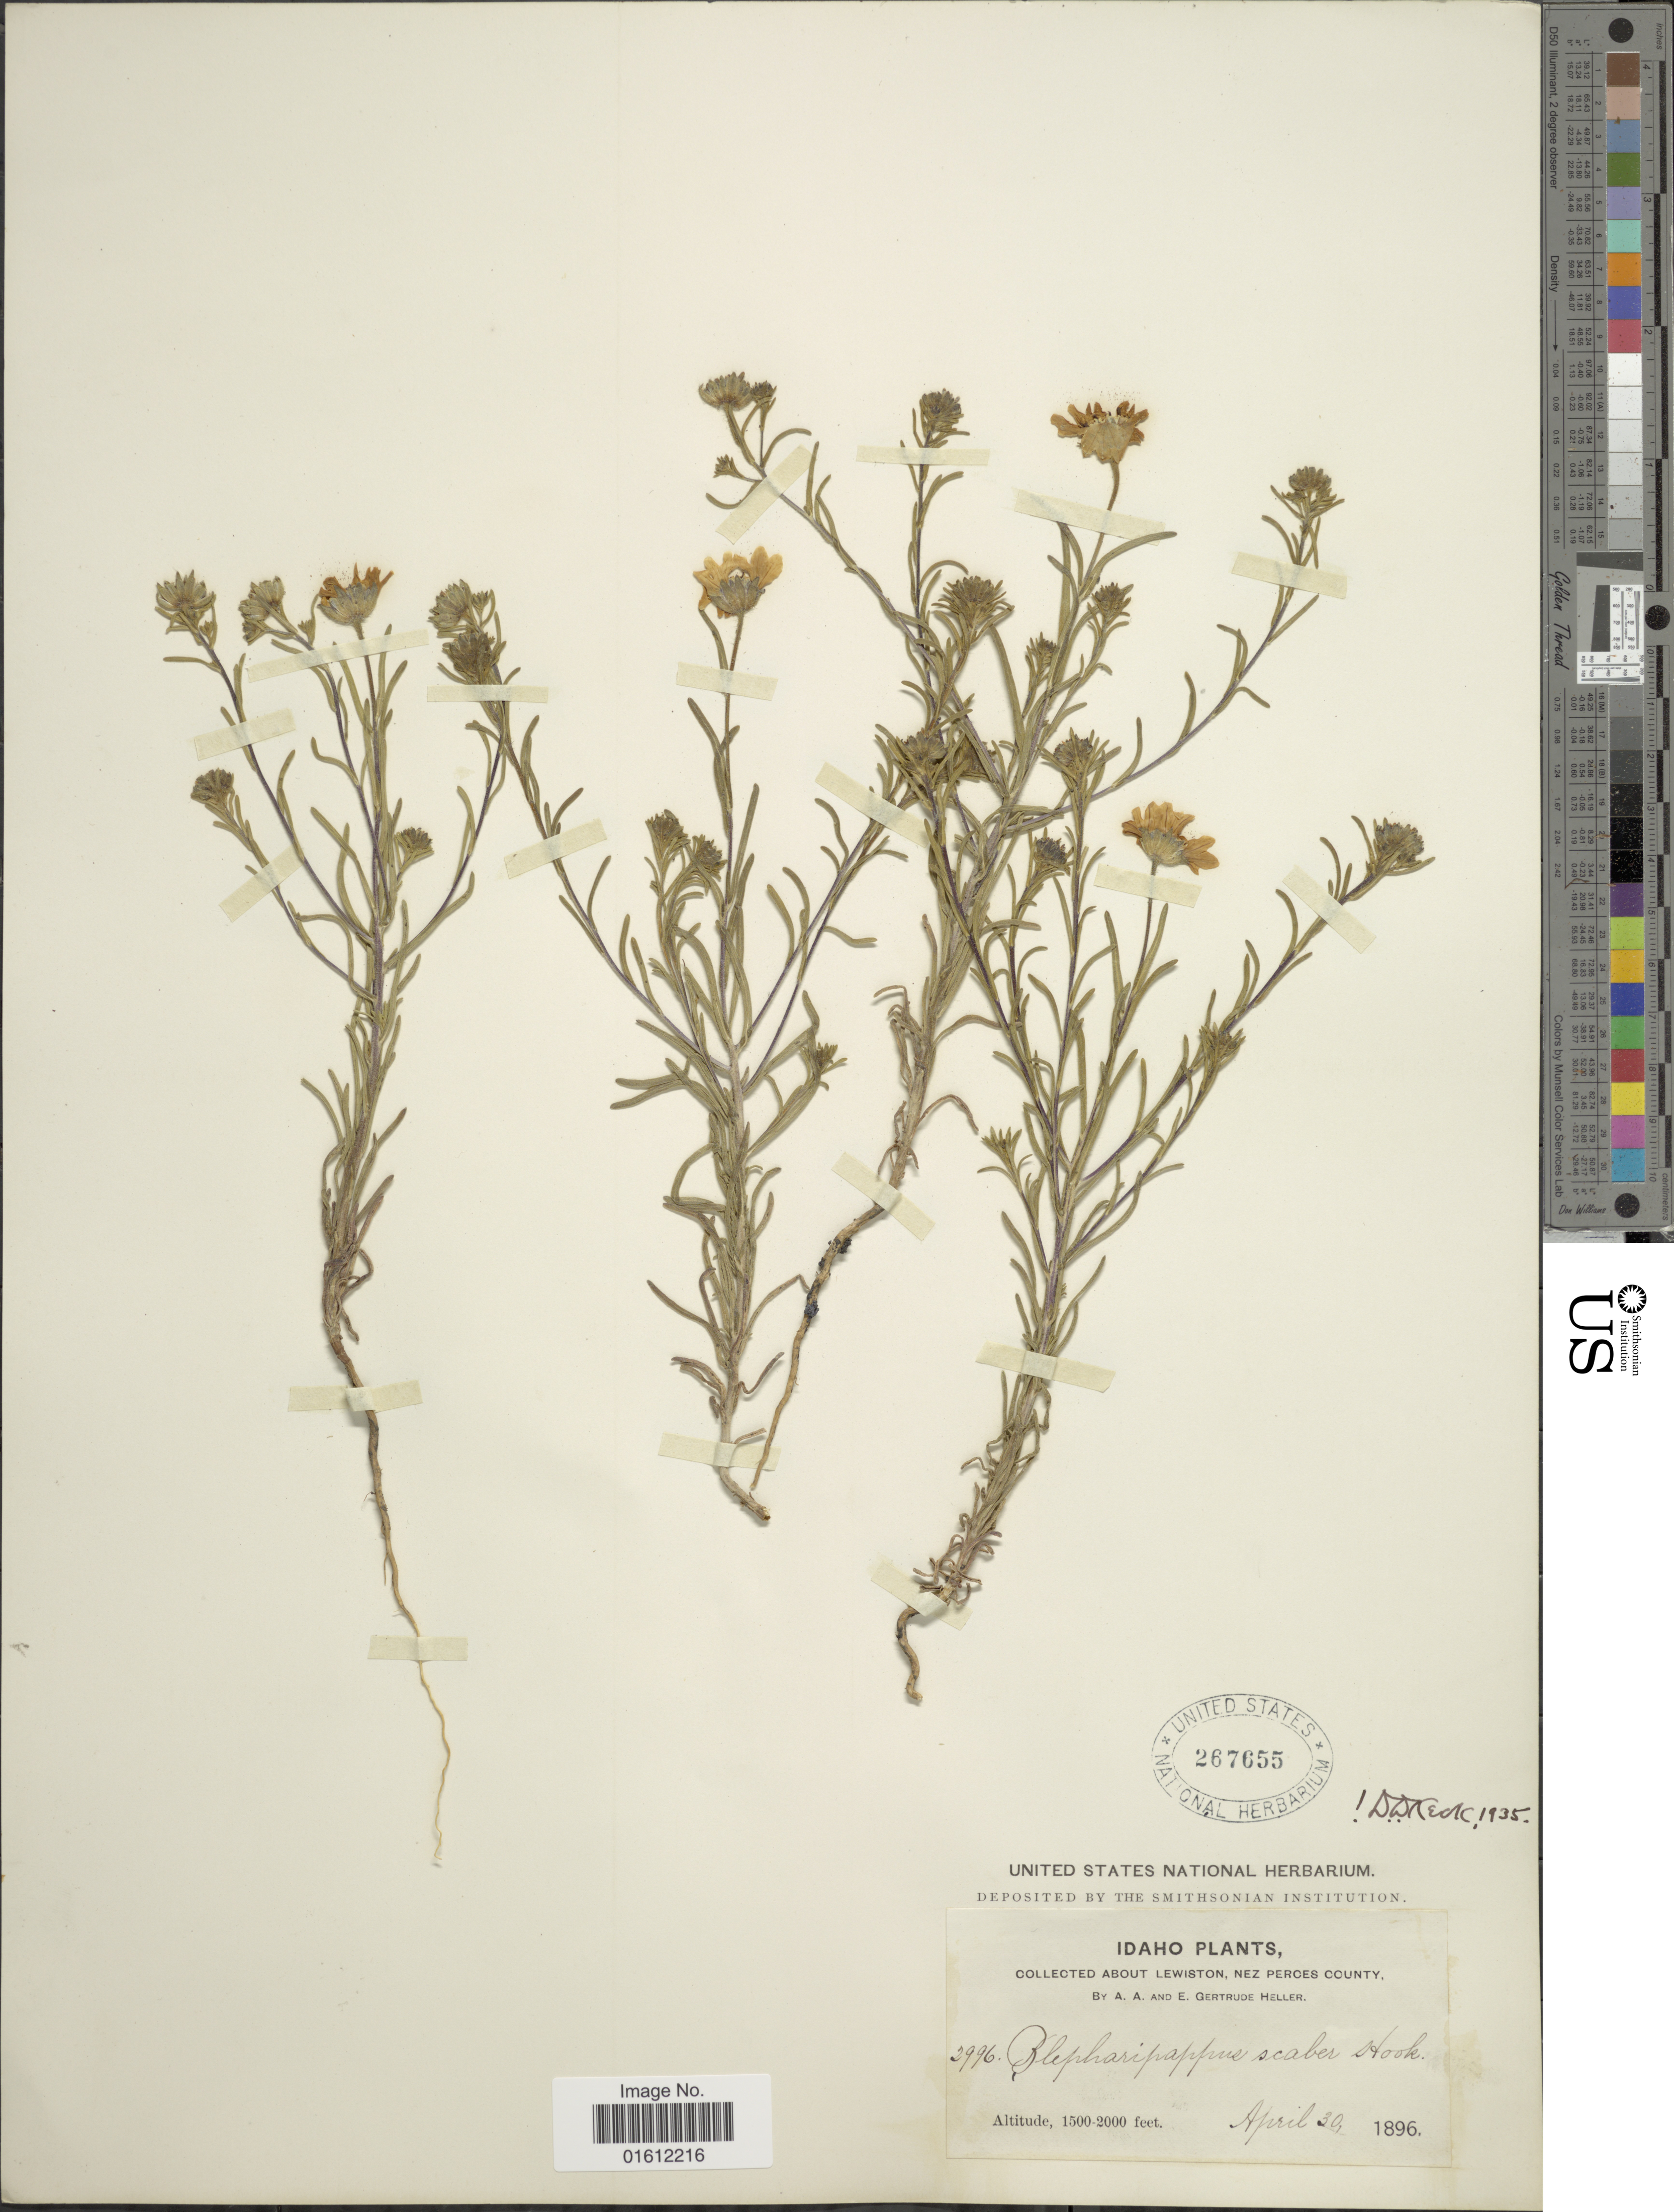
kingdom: Plantae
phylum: Tracheophyta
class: Magnoliopsida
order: Asterales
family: Asteraceae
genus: Blepharipappus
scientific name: Blepharipappus scaber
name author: Hook.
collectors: E. G. Heller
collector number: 2996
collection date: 1896-04-30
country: United States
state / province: Idaho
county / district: Nez Perce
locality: About Lewiston.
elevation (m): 457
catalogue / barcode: US 267655